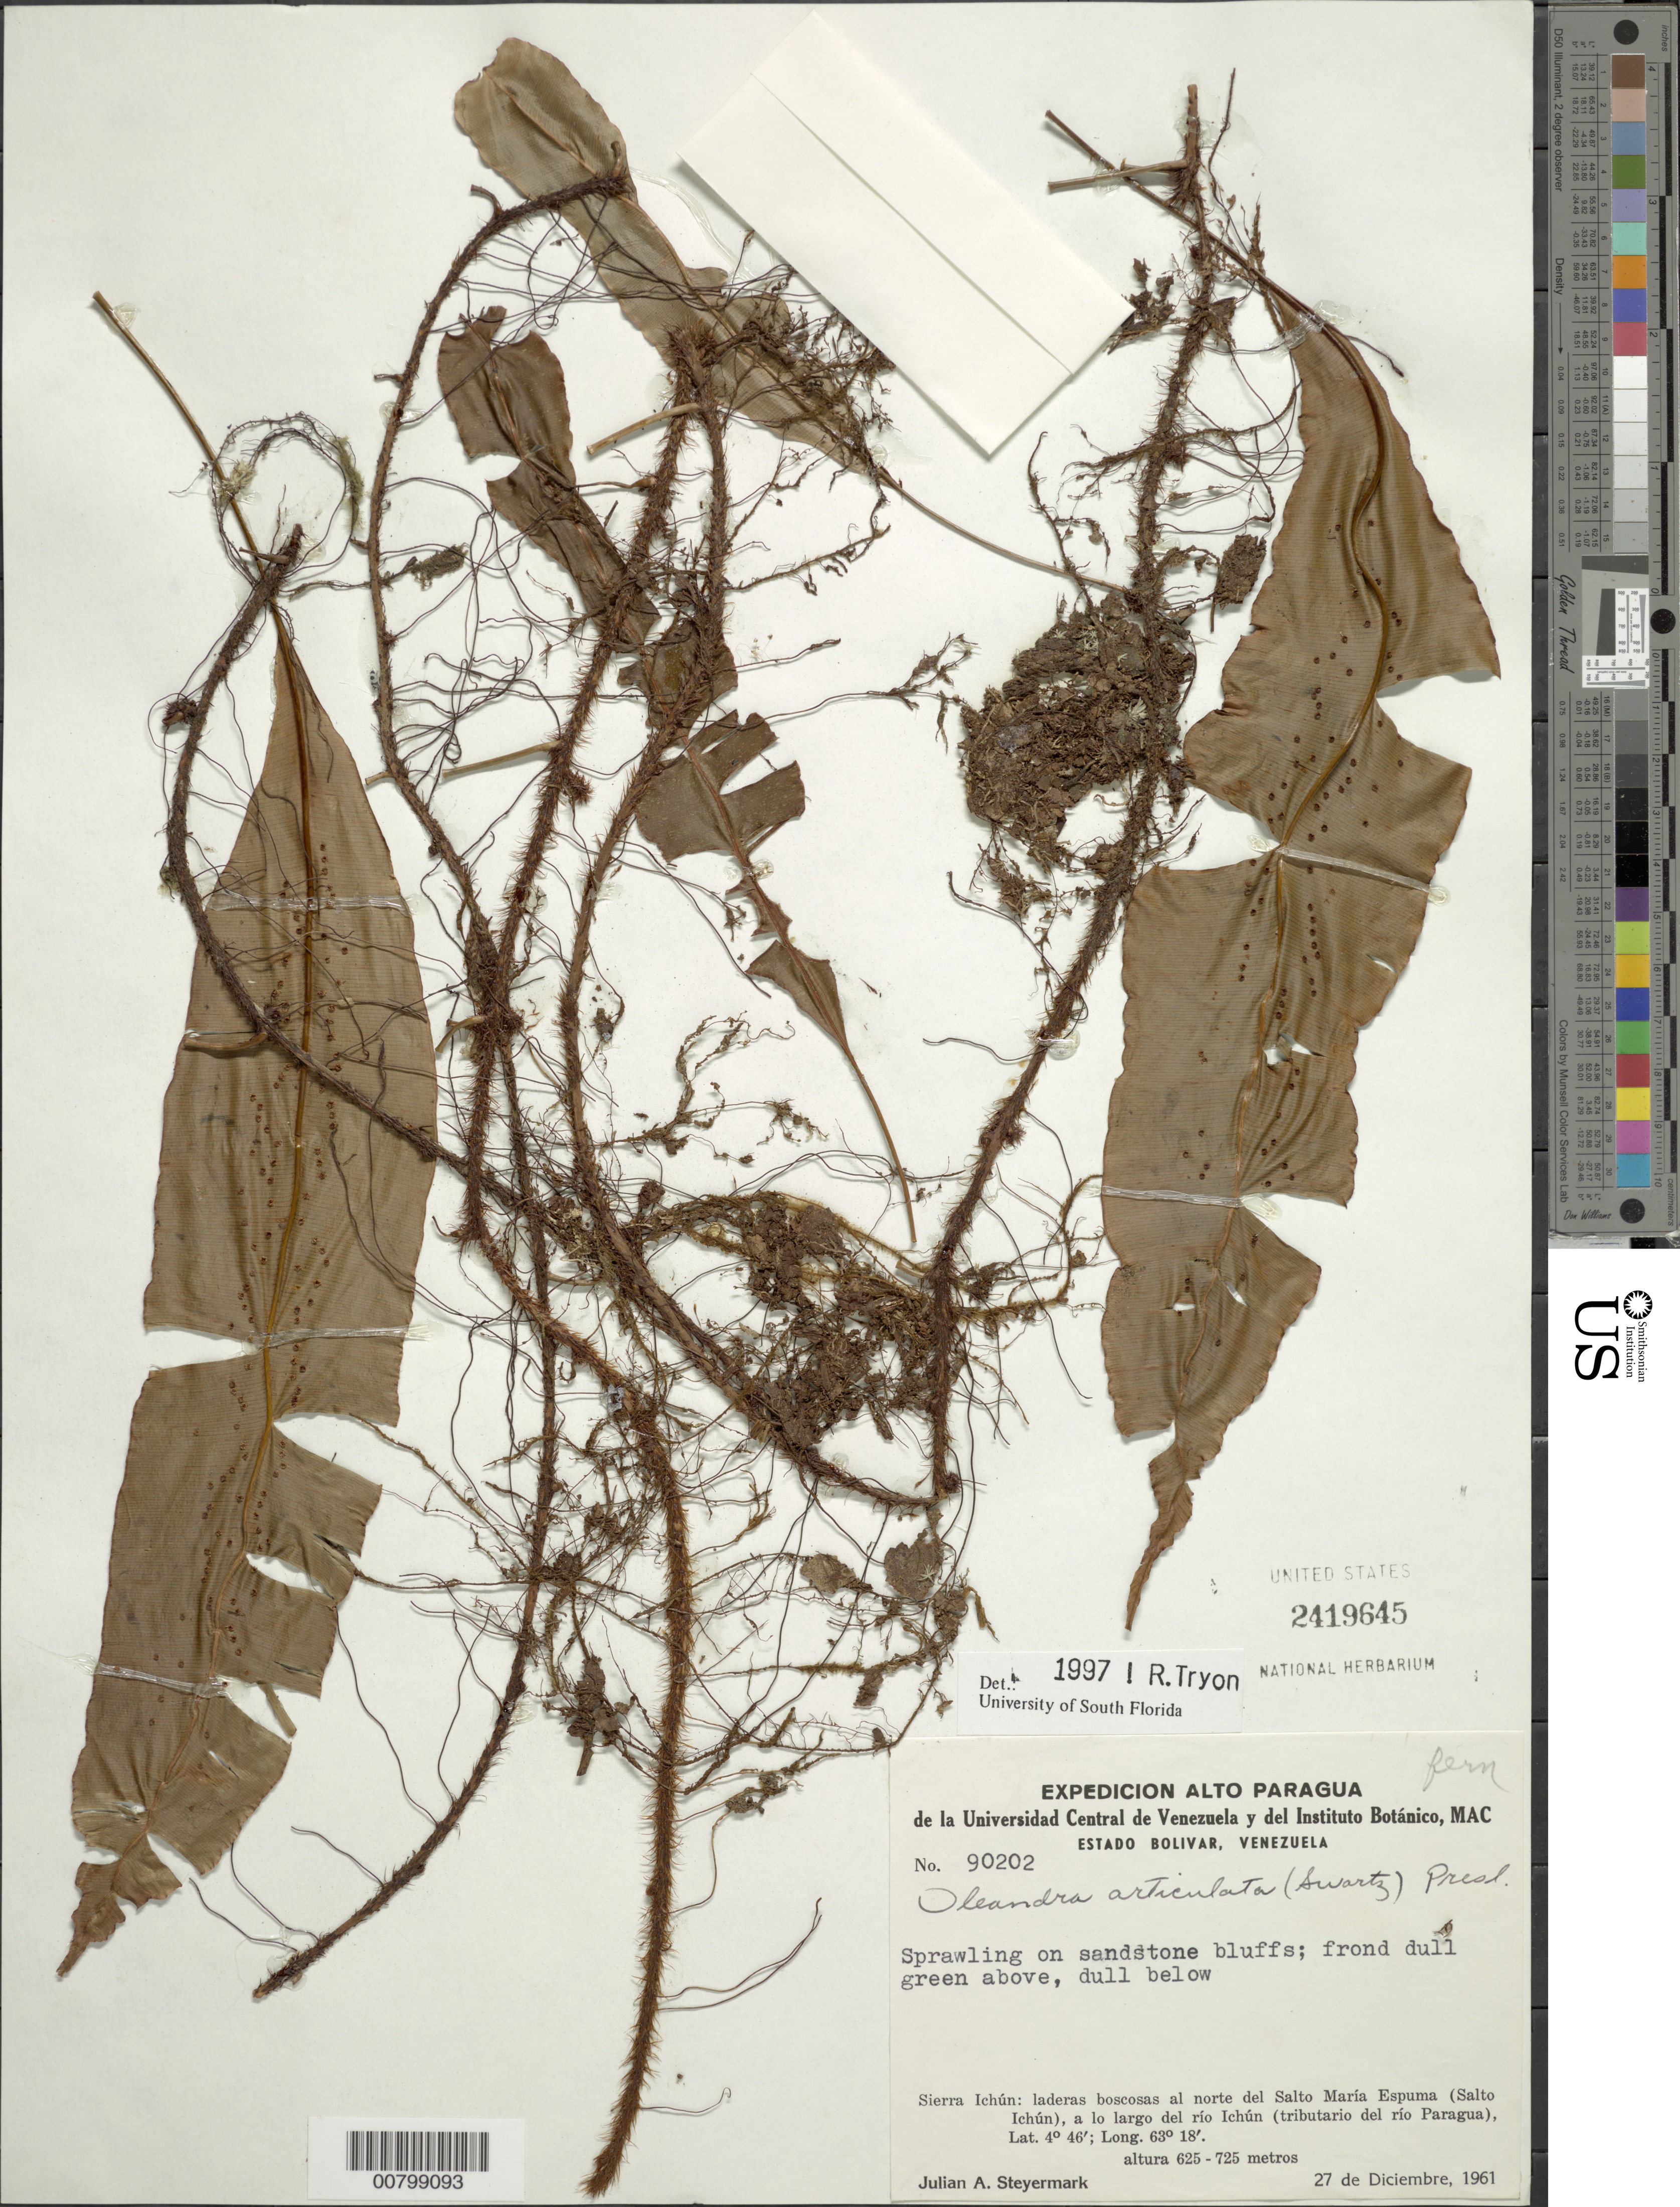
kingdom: Plantae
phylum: Tracheophyta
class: Polypodiopsida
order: Polypodiales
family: Oleandraceae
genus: Oleandra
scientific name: Oleandra articulata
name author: (Sw.) C. Presl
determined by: Tryon, Rolla M., Jr.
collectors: J. Steyermark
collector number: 90202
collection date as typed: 27-Dec-61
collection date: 1961-12-27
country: Venezuela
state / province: Bolívar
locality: Sierra Ichún, N del Salto María Espuma (Salto Ichún) del Río Ichún (tributary of río Paragua)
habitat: Sandstone bluffs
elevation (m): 625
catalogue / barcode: US 2419645